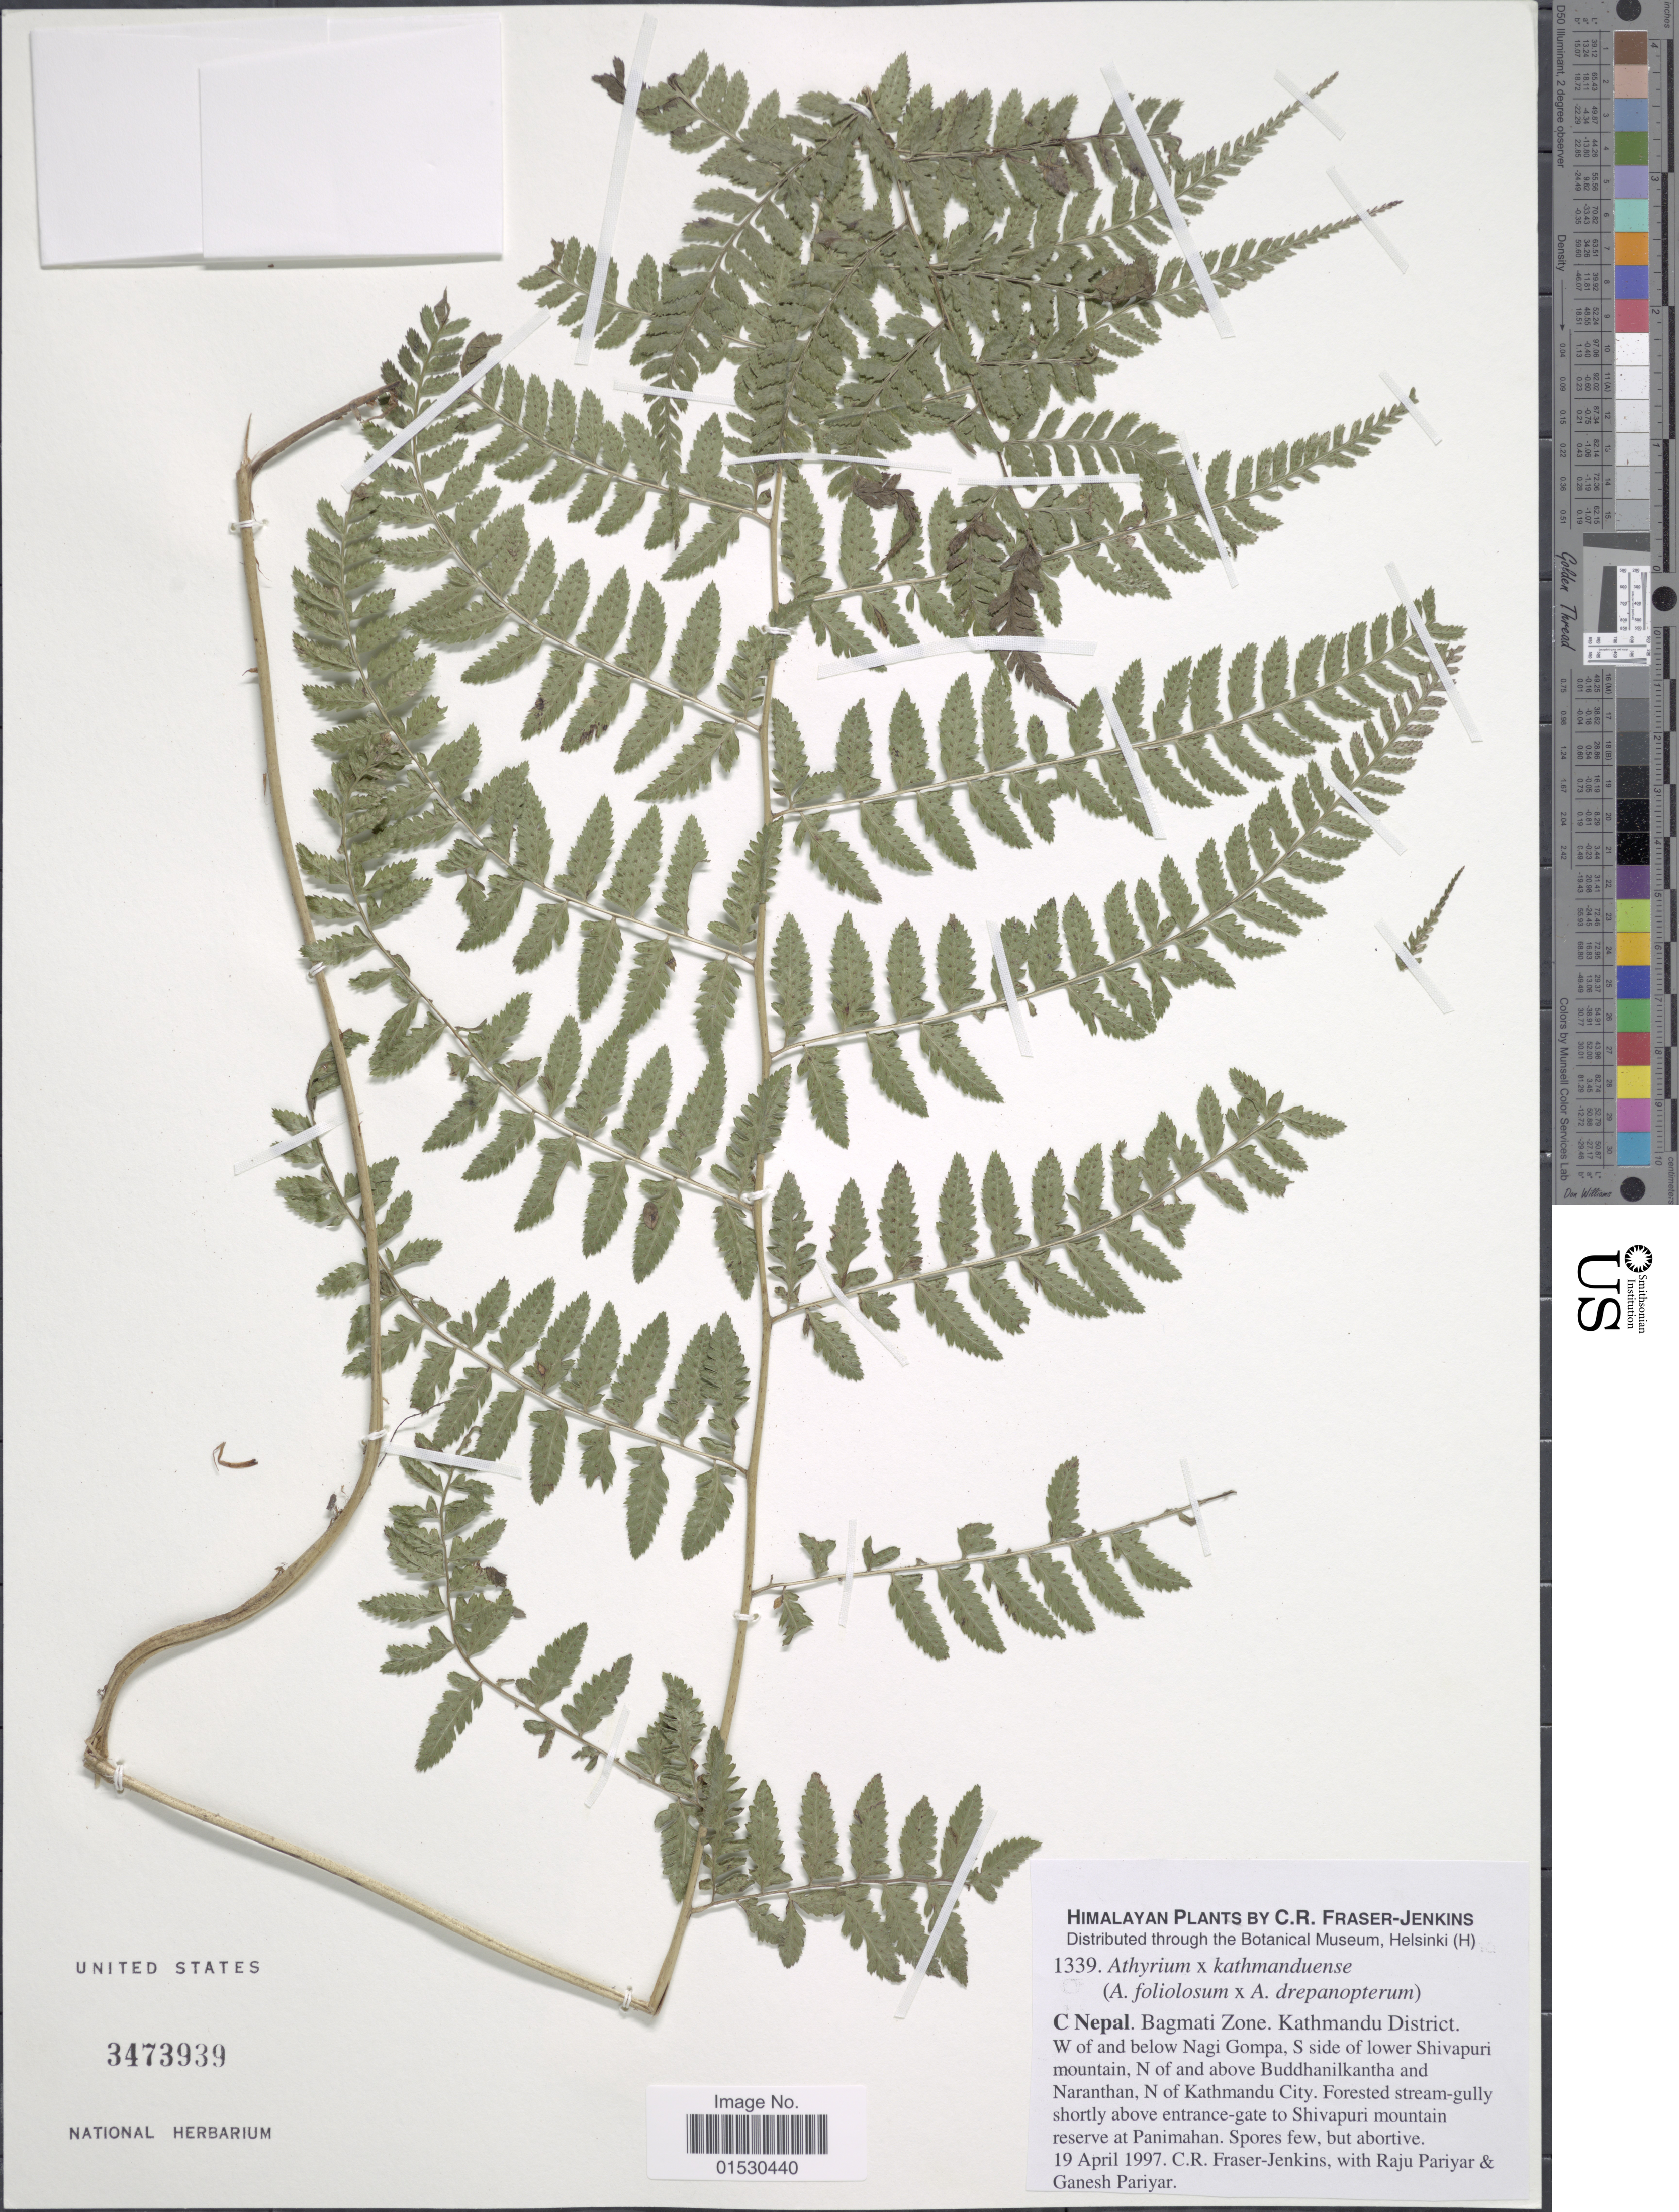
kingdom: Plantae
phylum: Tracheophyta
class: Polypodiopsida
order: Polypodiales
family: Athyriaceae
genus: Athyrium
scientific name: Athyrium x kathmanduense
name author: Fraser-Jenk.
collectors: C. R. Fraser-Jenkins, R. Pariyar & G. Pariyar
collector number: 1339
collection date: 1997-04-19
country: Nepal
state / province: Bagmati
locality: C Nepal. Bagmati Zone. Kathmandu District. W of and below Nagi Gompa, S side of lower Shivapur mountain, N of and above Buddhanilkantha and Naranthan, N of Kathmandu City. Forested stream-gully shortly above entrance-gate to Shivapuri mountain reserve at Panimahan. Spores few, nut abortive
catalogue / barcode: US 3473939